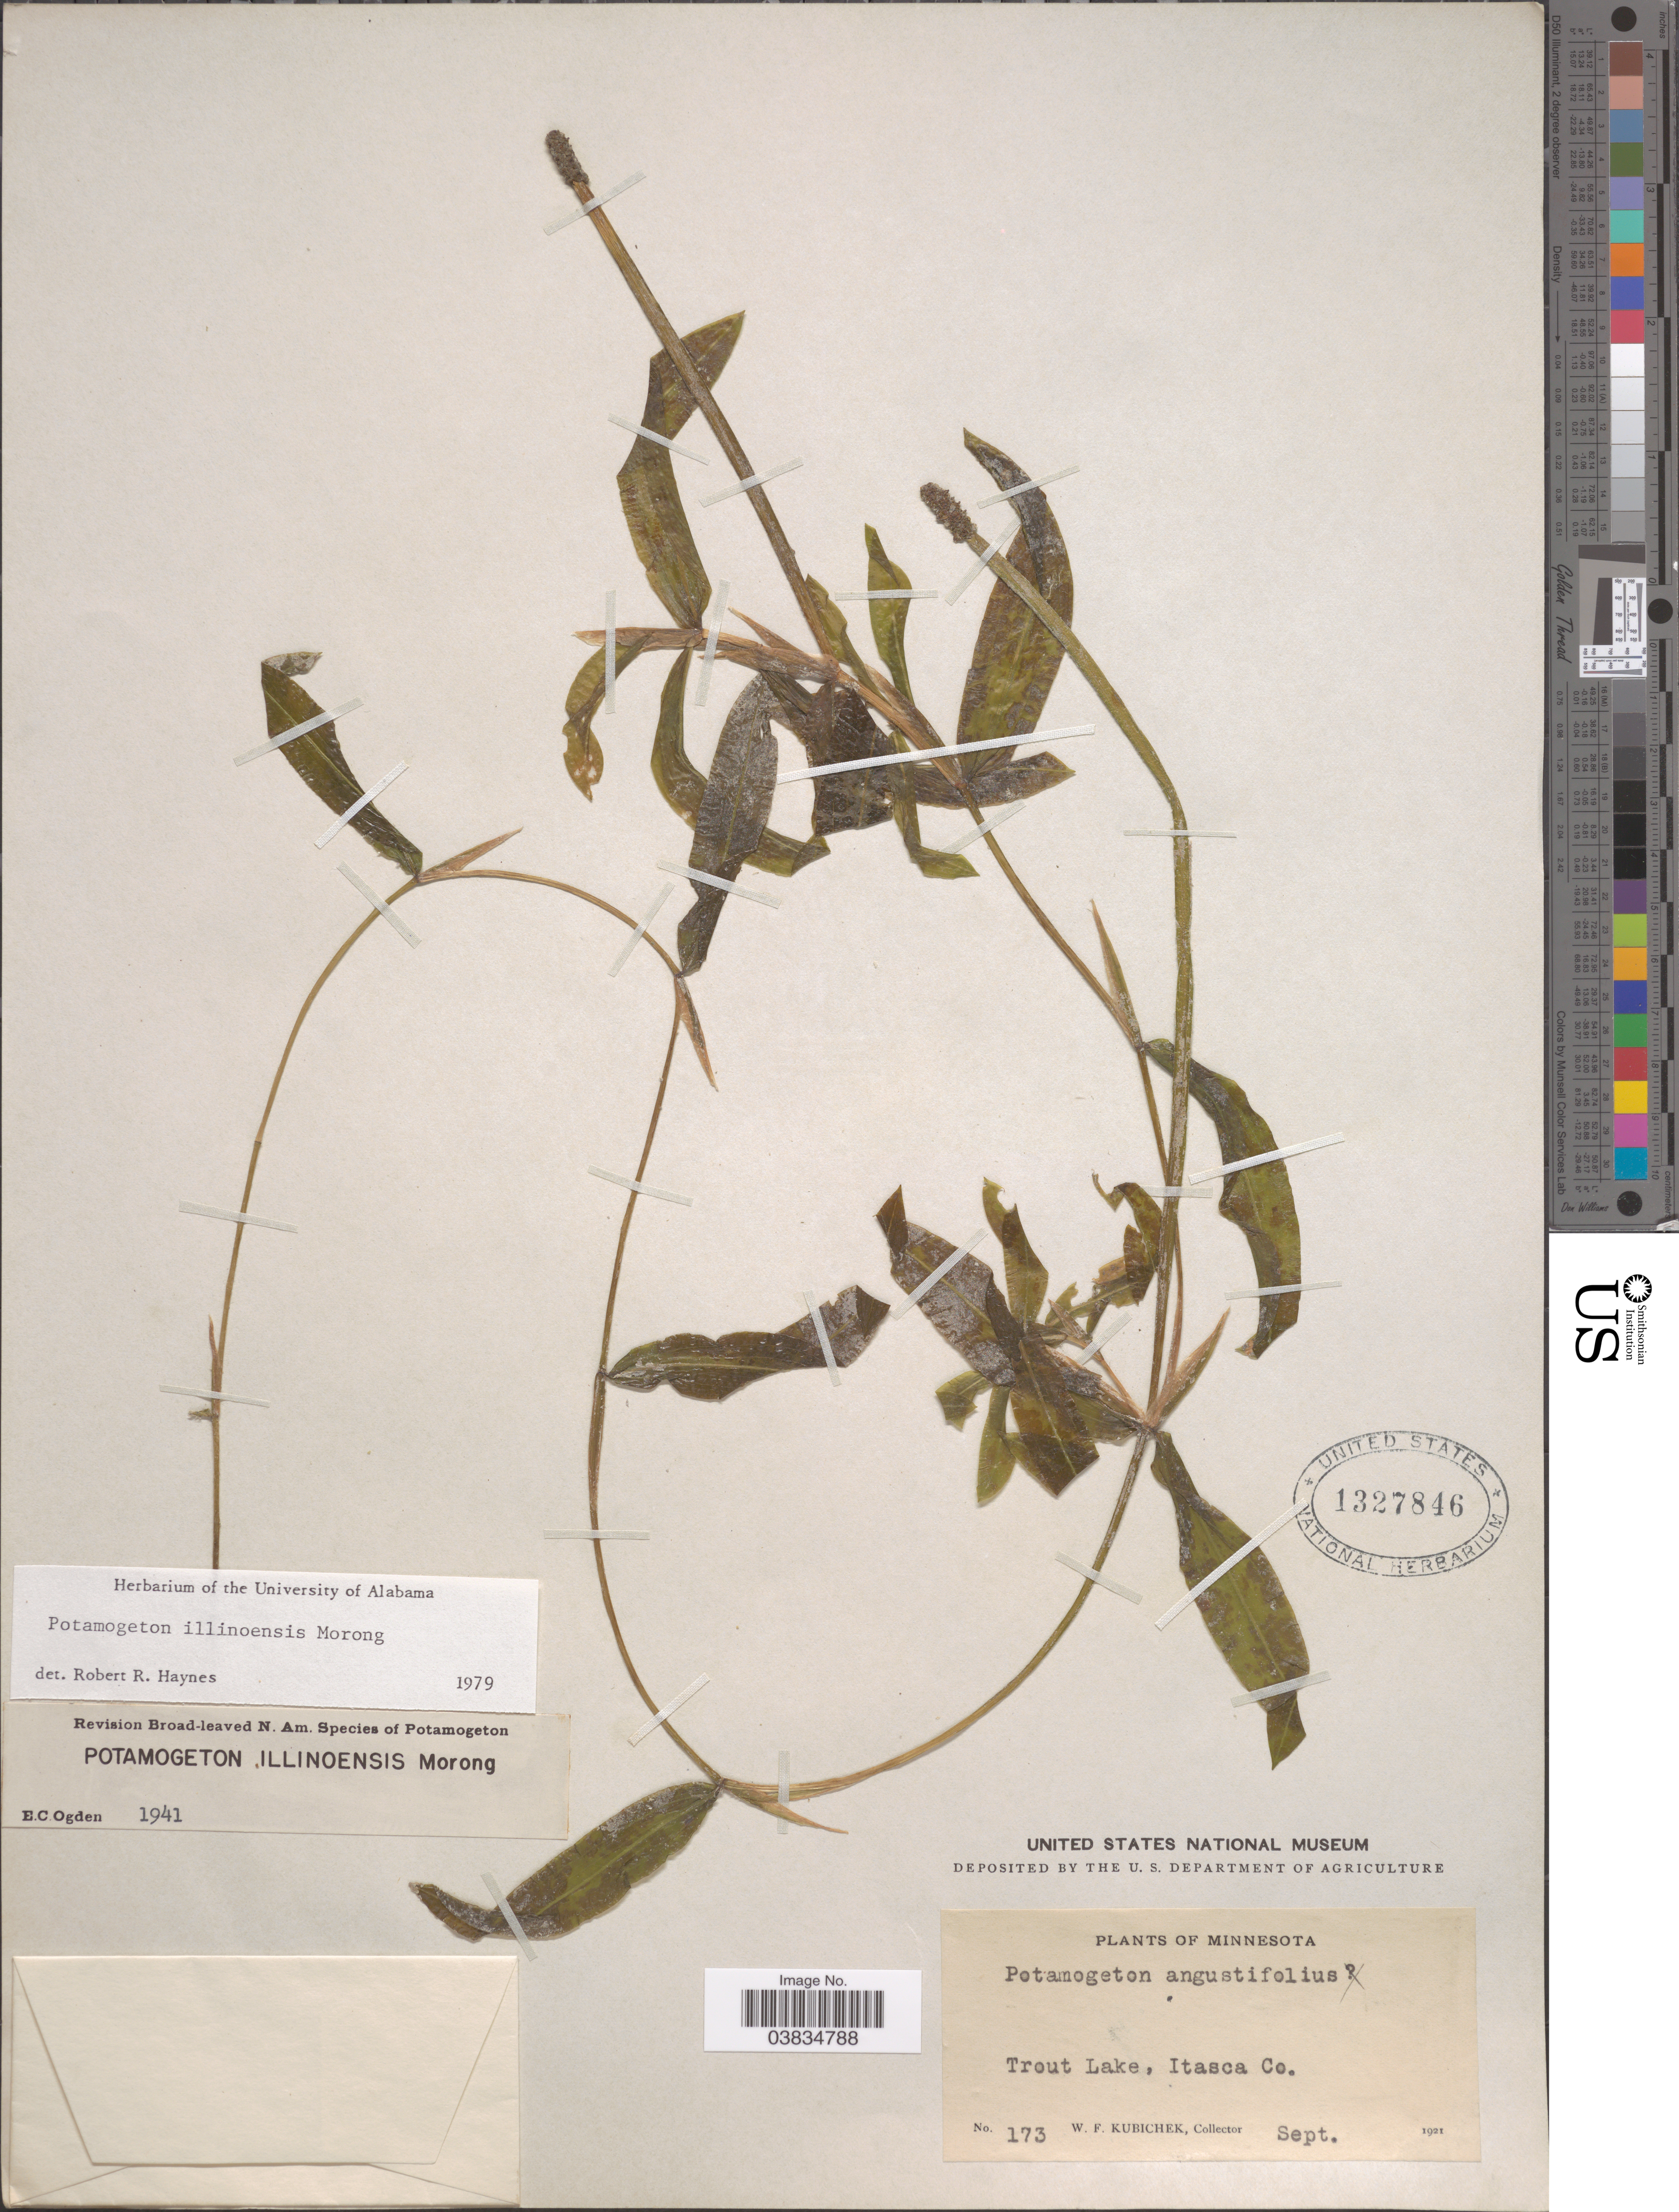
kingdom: Plantae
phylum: Tracheophyta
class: Liliopsida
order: Alismatales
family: Potamogetonaceae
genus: Potamogeton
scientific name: Potamogeton illinoensis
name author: Morong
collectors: W. Kubichek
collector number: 173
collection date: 1921-09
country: United States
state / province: Minnesota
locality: Trout Lake, Itasco Co.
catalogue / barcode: US 1327846